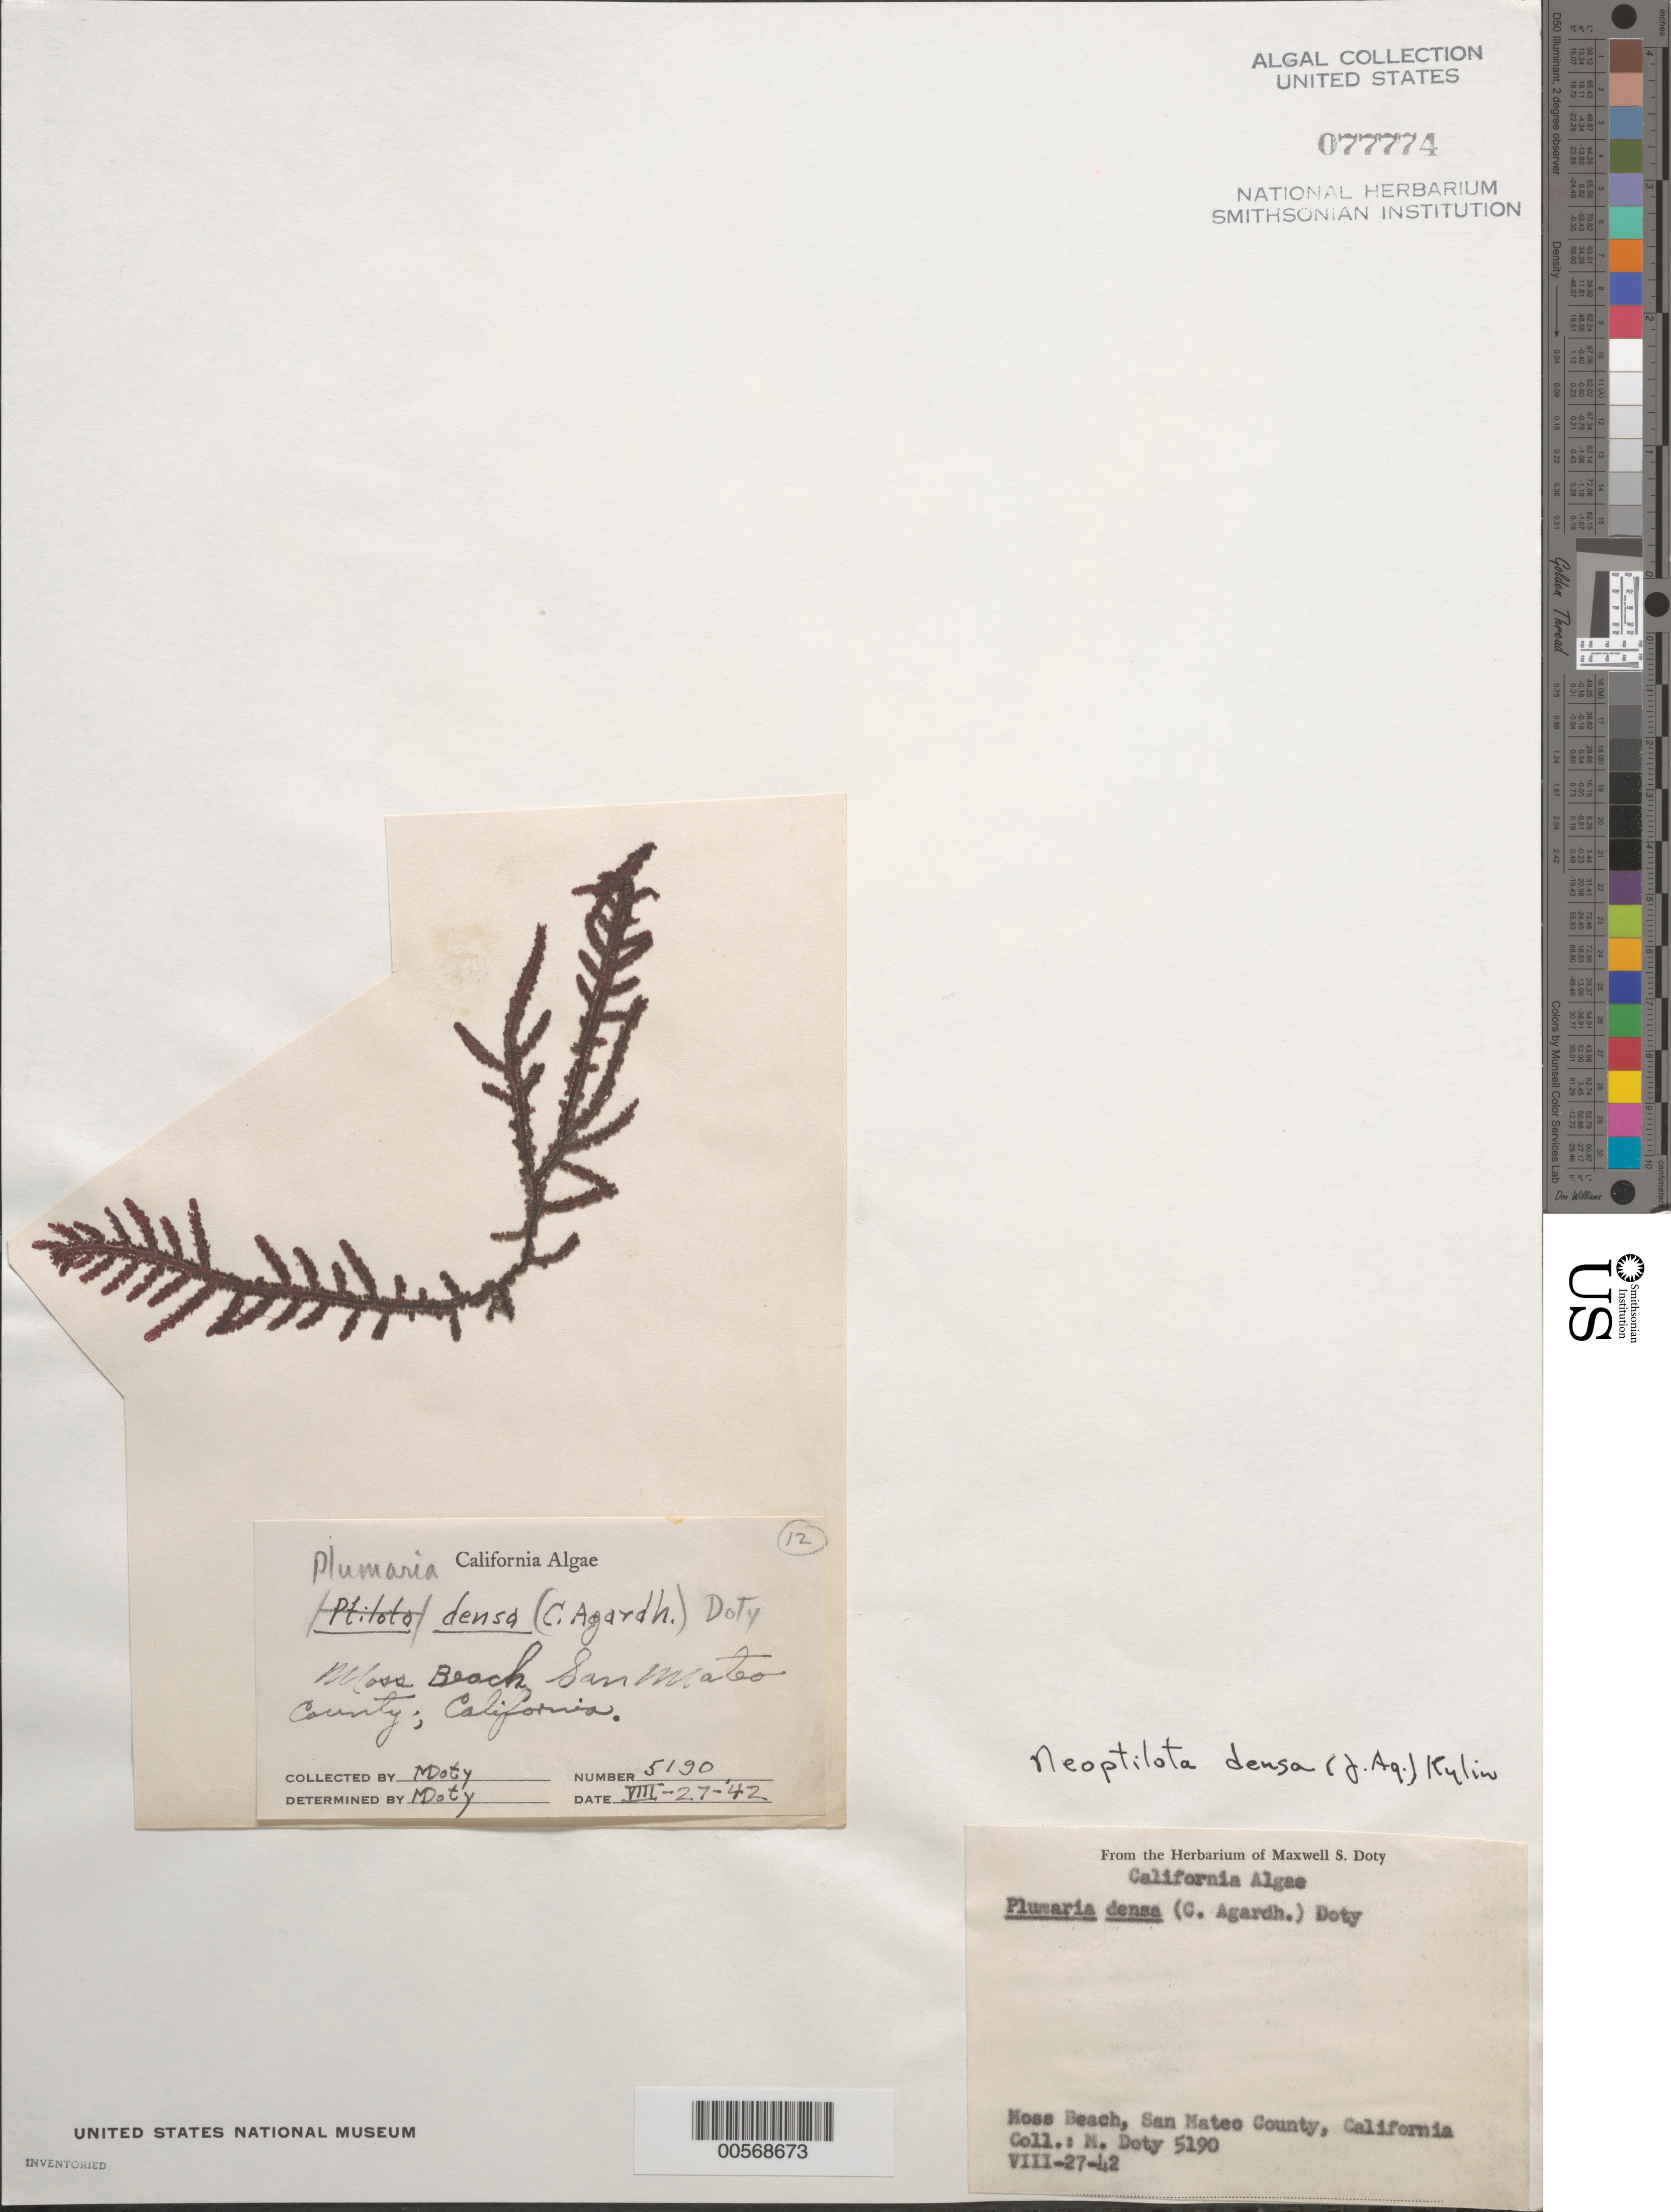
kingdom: Plantae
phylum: Rhodophyta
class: Florideophyceae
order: Ceramiales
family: Wrangeliaceae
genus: Ptilota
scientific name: Ptilota densa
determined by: Algae name updating Project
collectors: M. S. Doty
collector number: MSD 5190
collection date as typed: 27 Aug 1942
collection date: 1942-08-27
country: United States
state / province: California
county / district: San Mateo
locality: Moss Beach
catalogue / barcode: US 77774